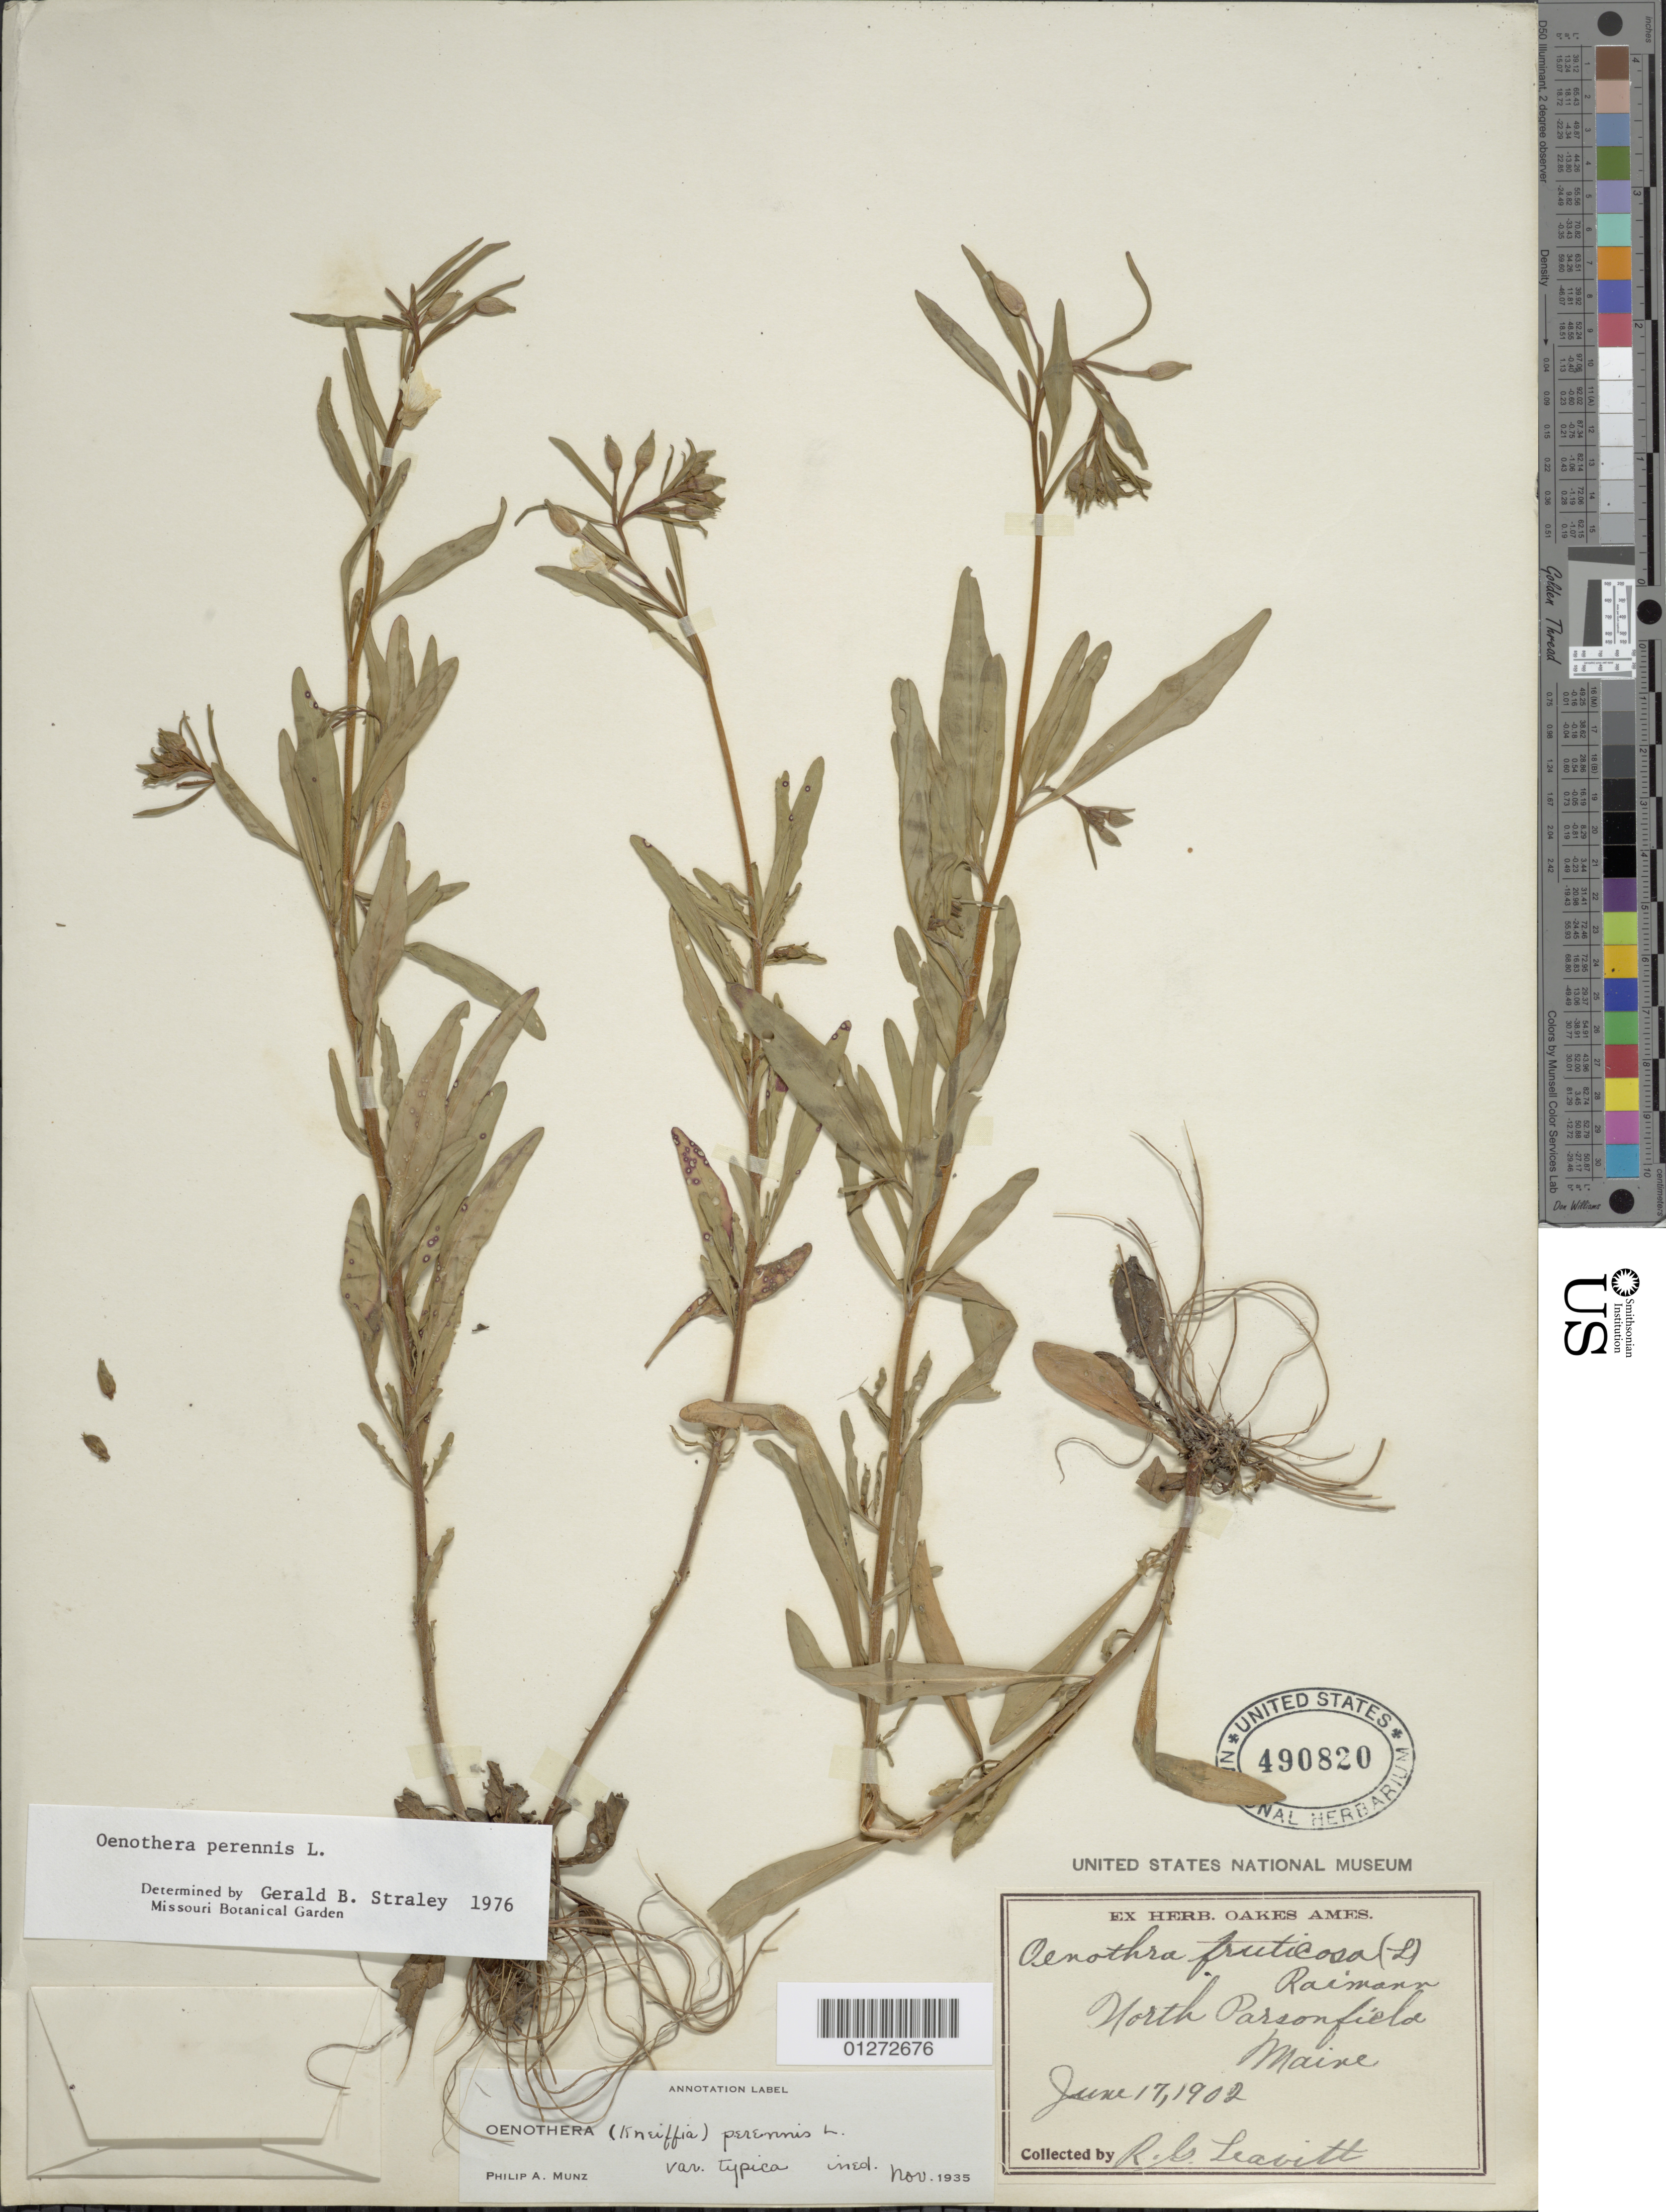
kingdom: Plantae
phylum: Tracheophyta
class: Magnoliopsida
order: Myrtales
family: Onagraceae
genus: Oenothera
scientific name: Oenothera perennis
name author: L.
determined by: Straley, G. B.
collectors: R. G. Leavitt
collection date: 1902-06-17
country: United States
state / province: Maine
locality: North Parsonfield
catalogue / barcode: US 490820